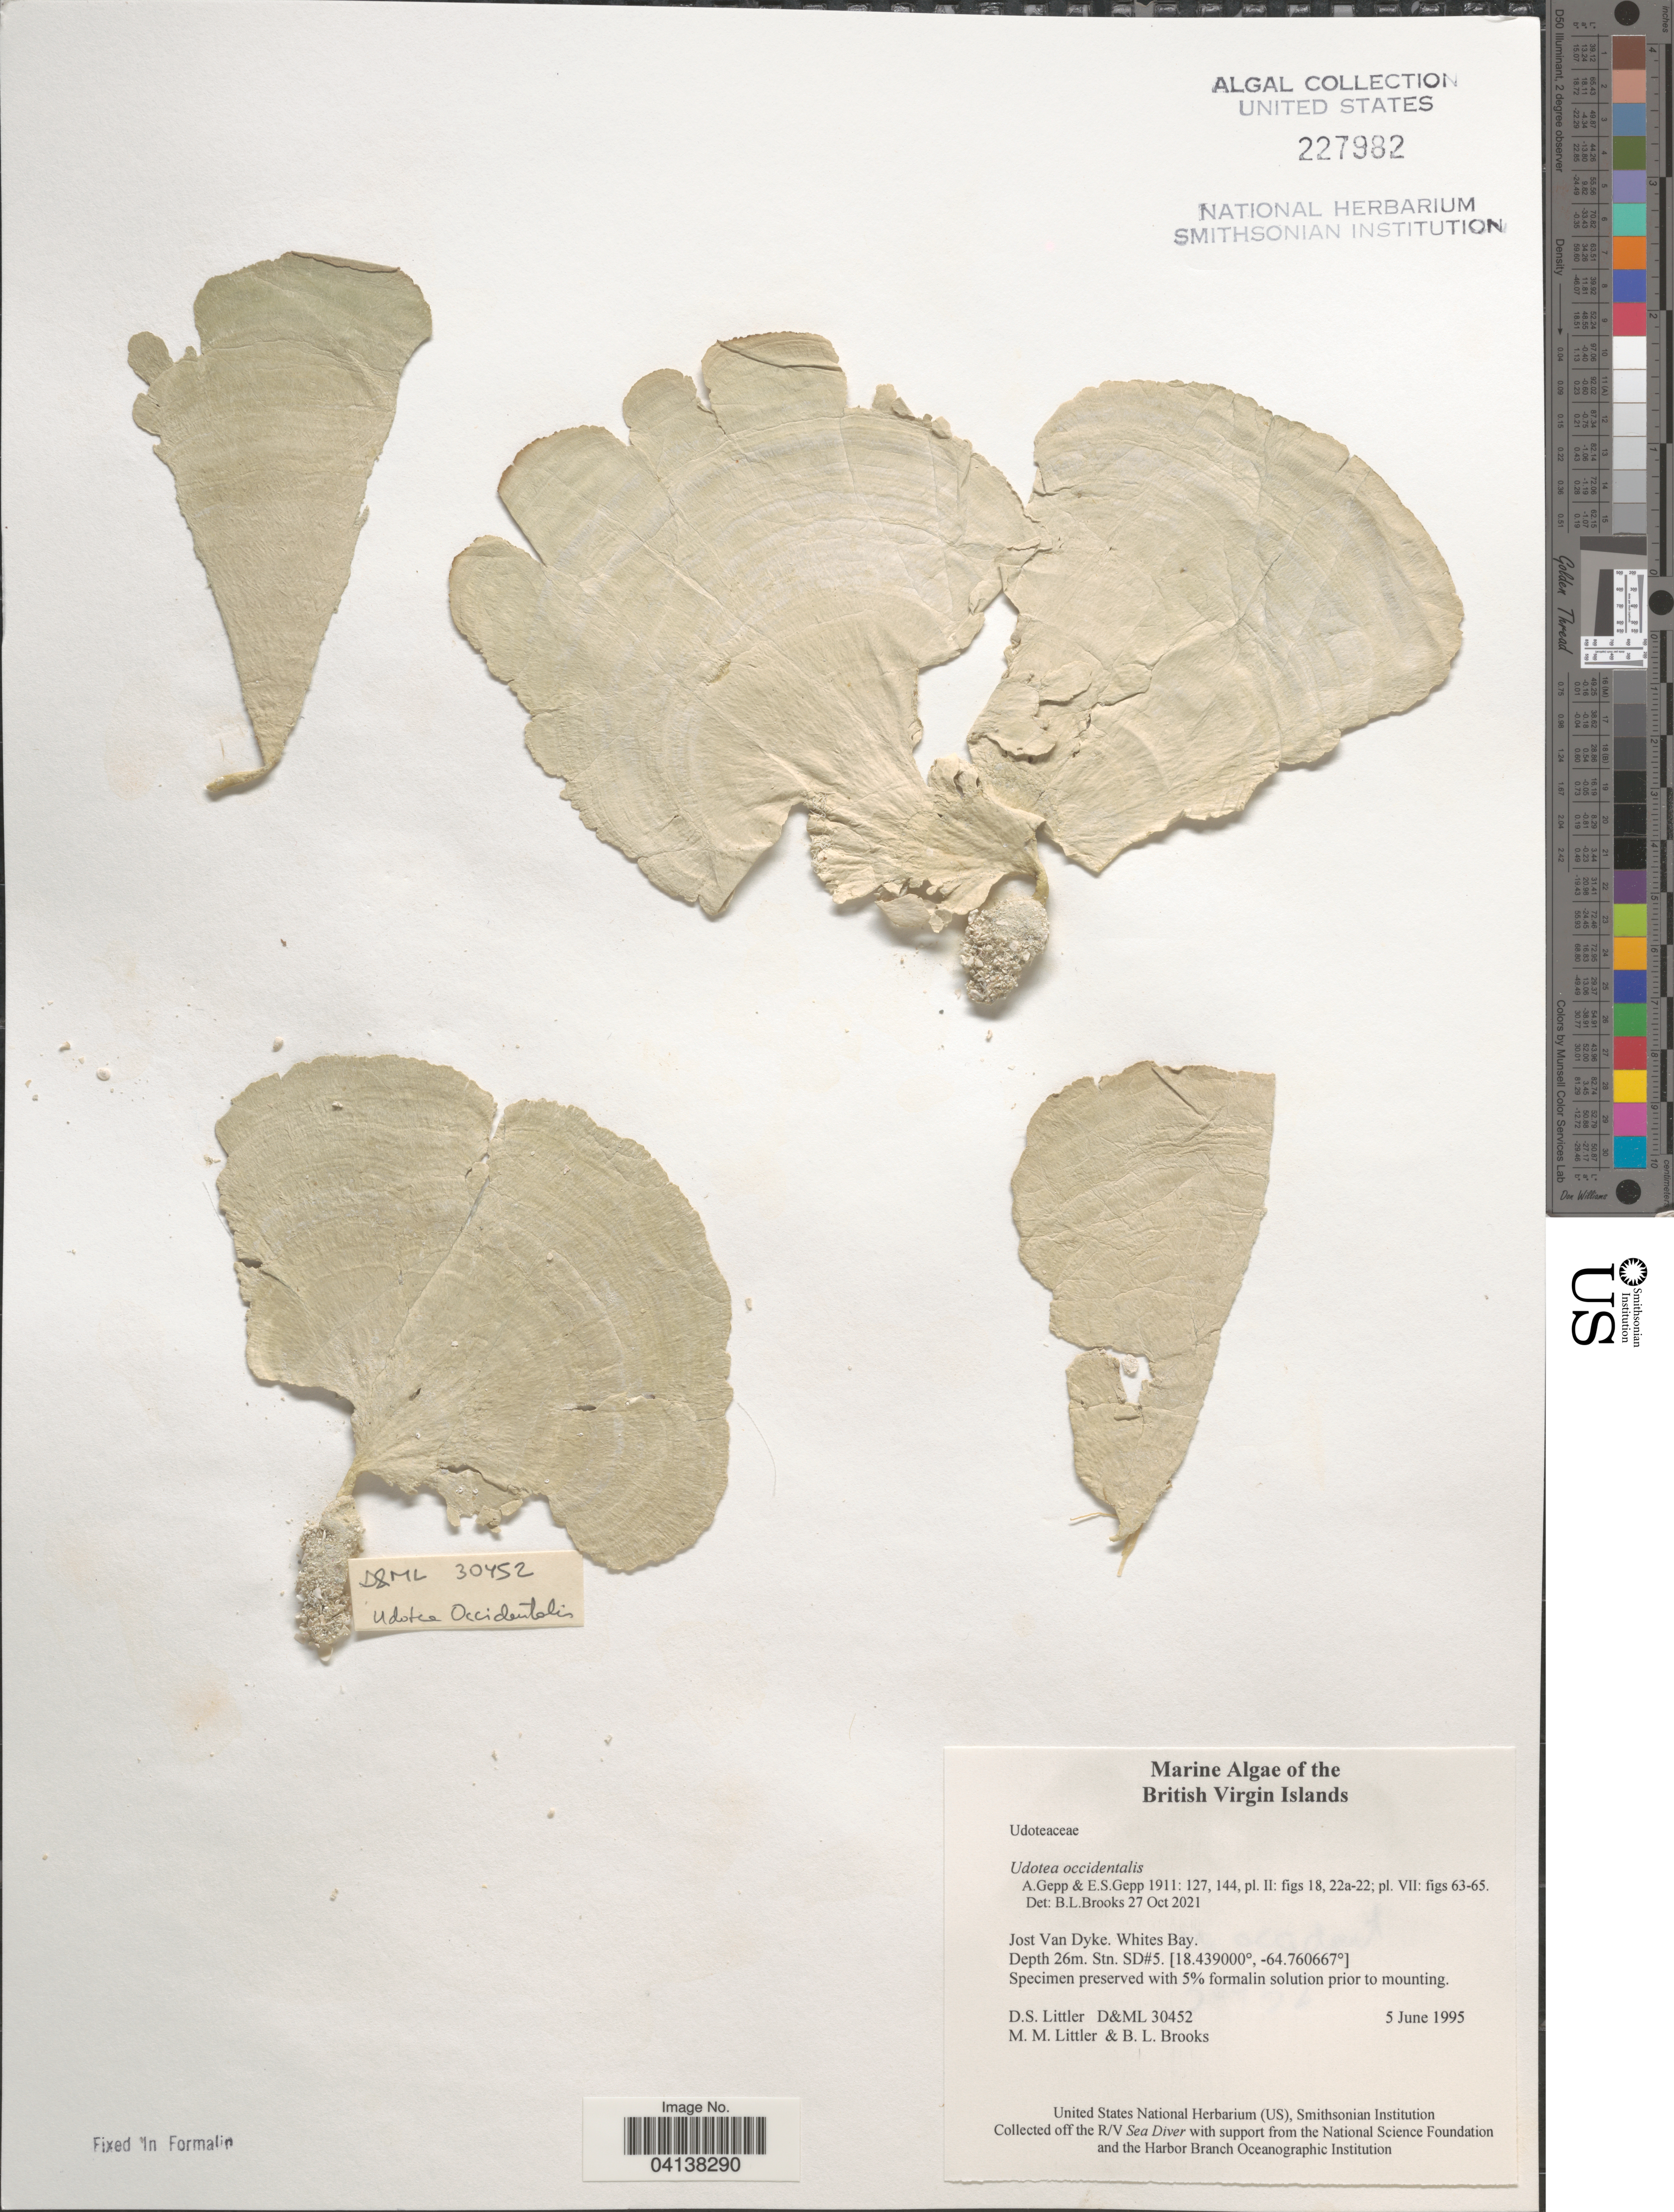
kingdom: Plantae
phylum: Chlorophyta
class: Ulvophyceae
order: Bryopsidales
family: Udoteaceae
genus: Udotea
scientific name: Udotea occidentalis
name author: A. Gepp & E. Gepp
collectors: D. S. Littler & B. Brooks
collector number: D&ML 30452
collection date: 1995-06-05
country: British Virgin Islands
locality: Jost Van Dyke. Whites Bay. Stn. SD#5.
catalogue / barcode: US 227982